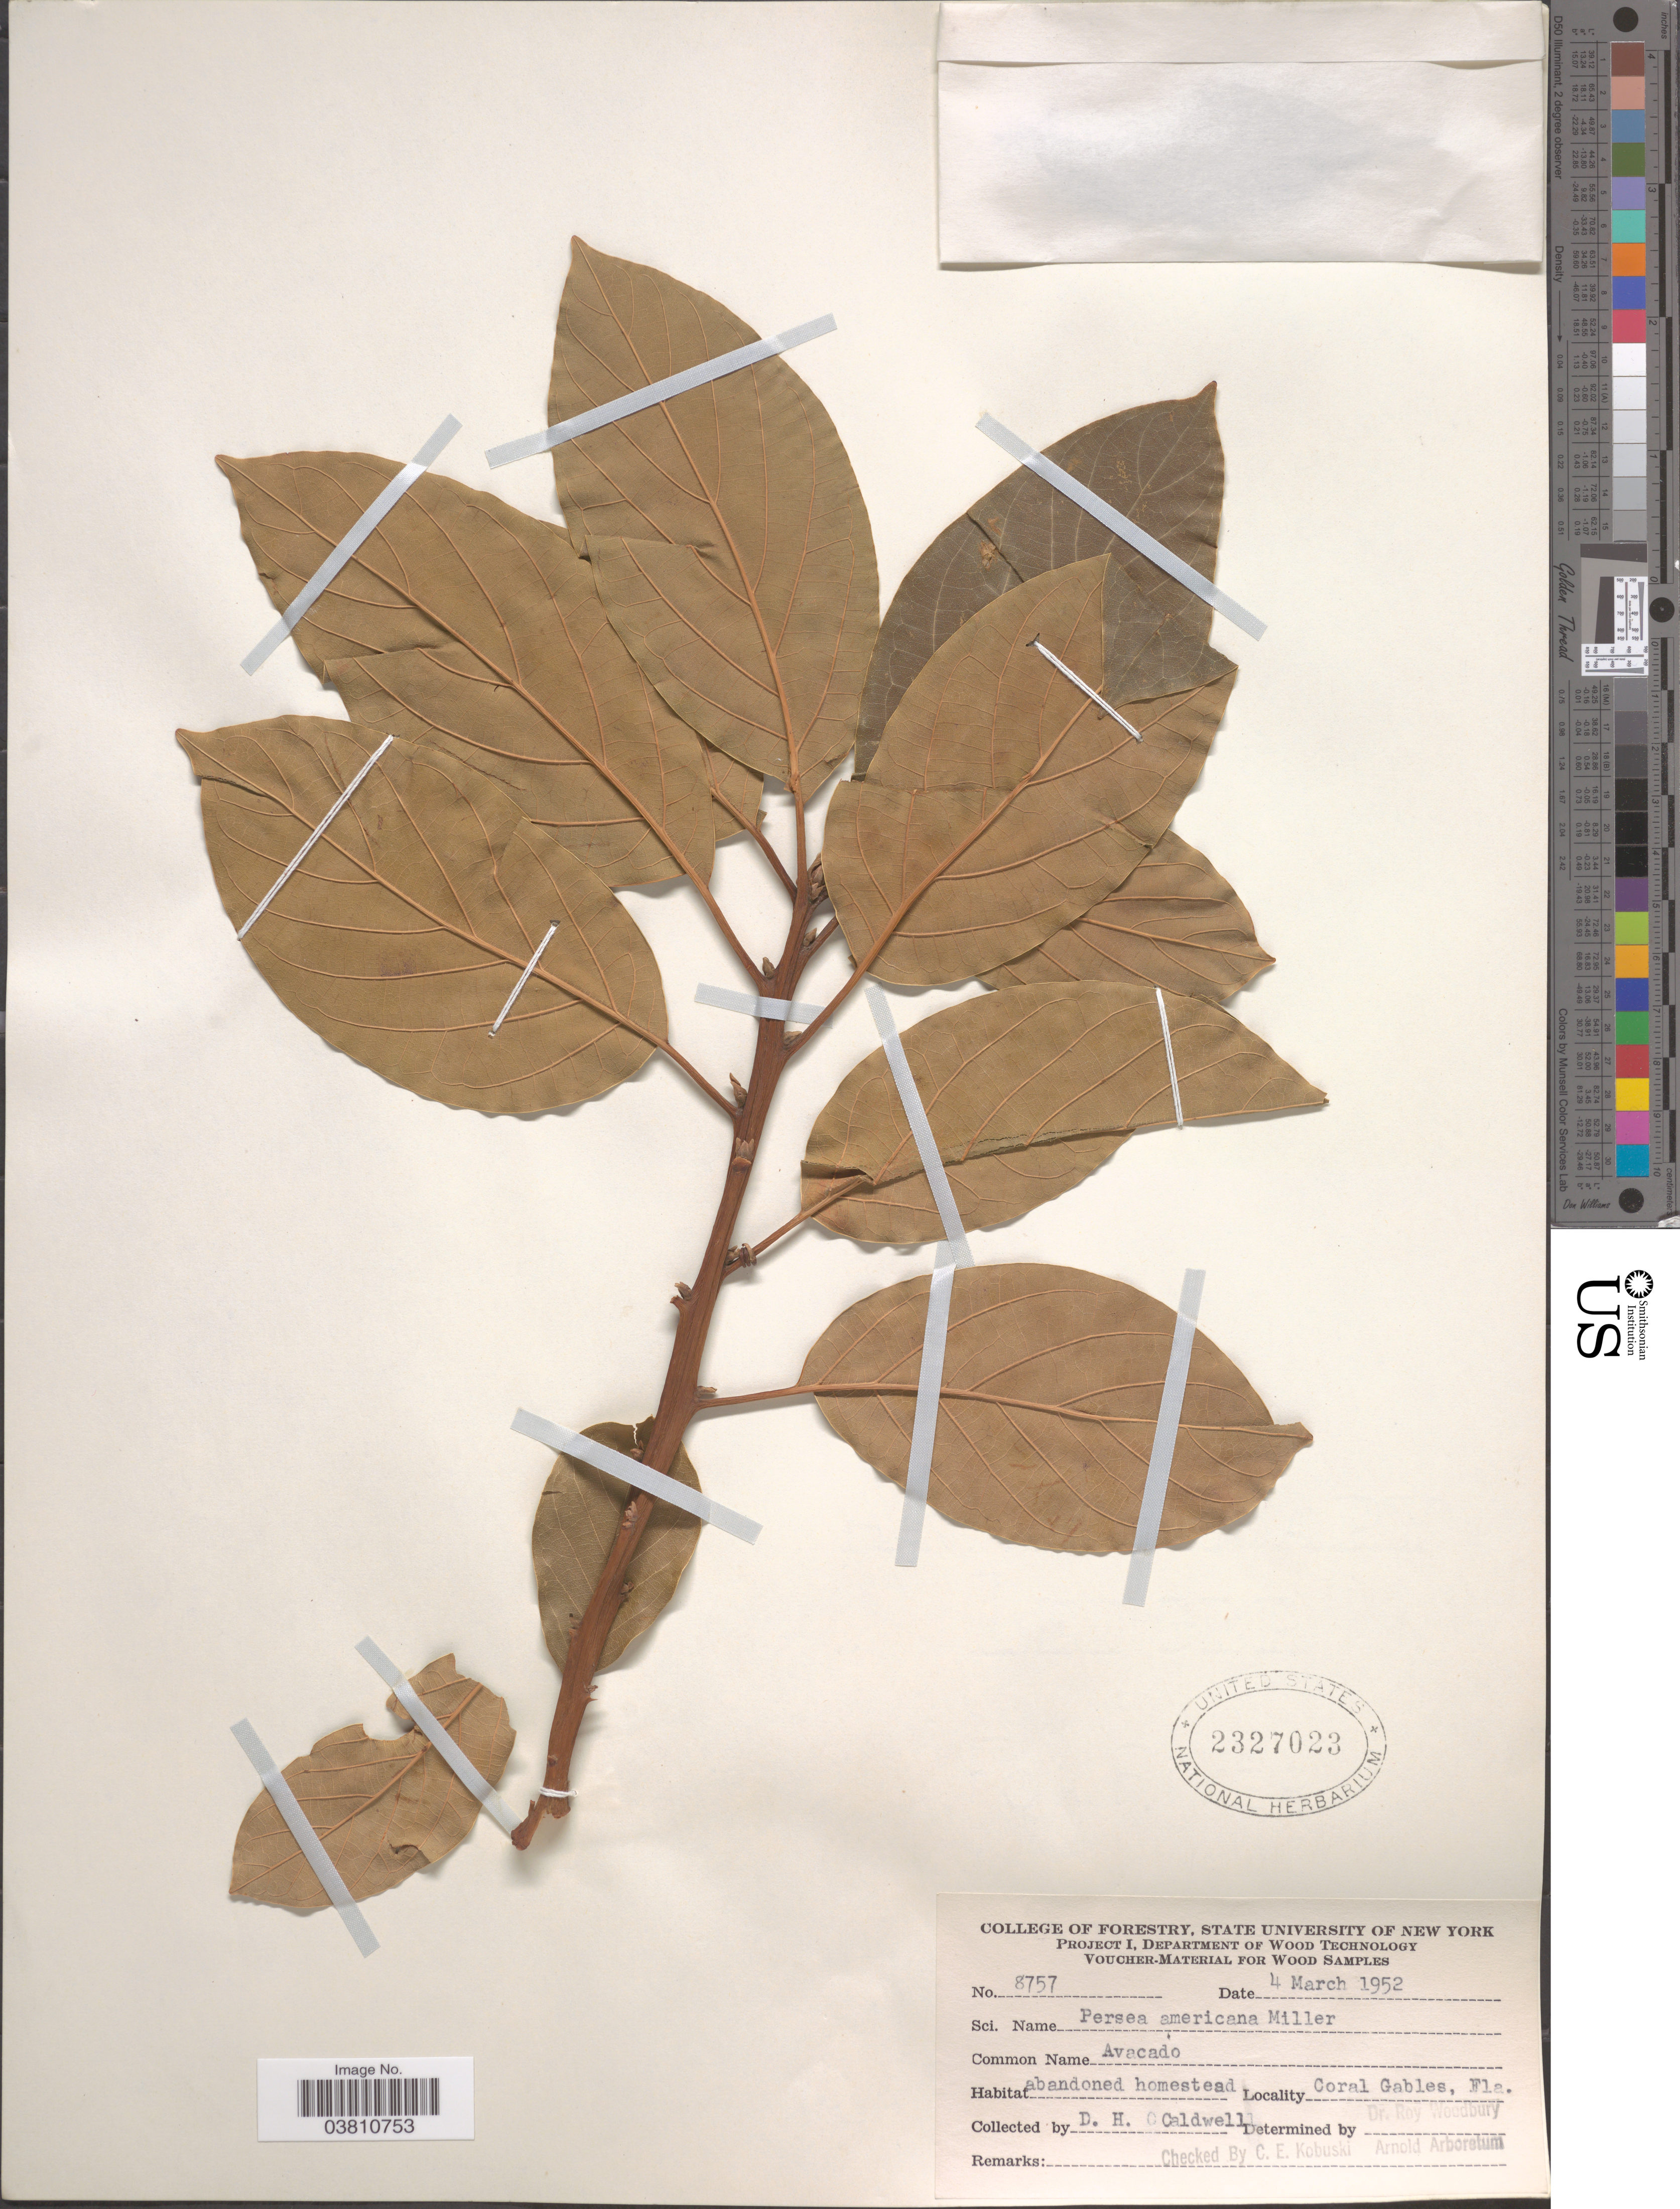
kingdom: Plantae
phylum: Tracheophyta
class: Magnoliopsida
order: Laurales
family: Lauraceae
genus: Persea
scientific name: Persea americana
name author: Mill.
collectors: D. H. Caldwell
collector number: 8757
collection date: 1952-03-04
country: United States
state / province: Florida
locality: Coral Gables.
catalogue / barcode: US 2327023